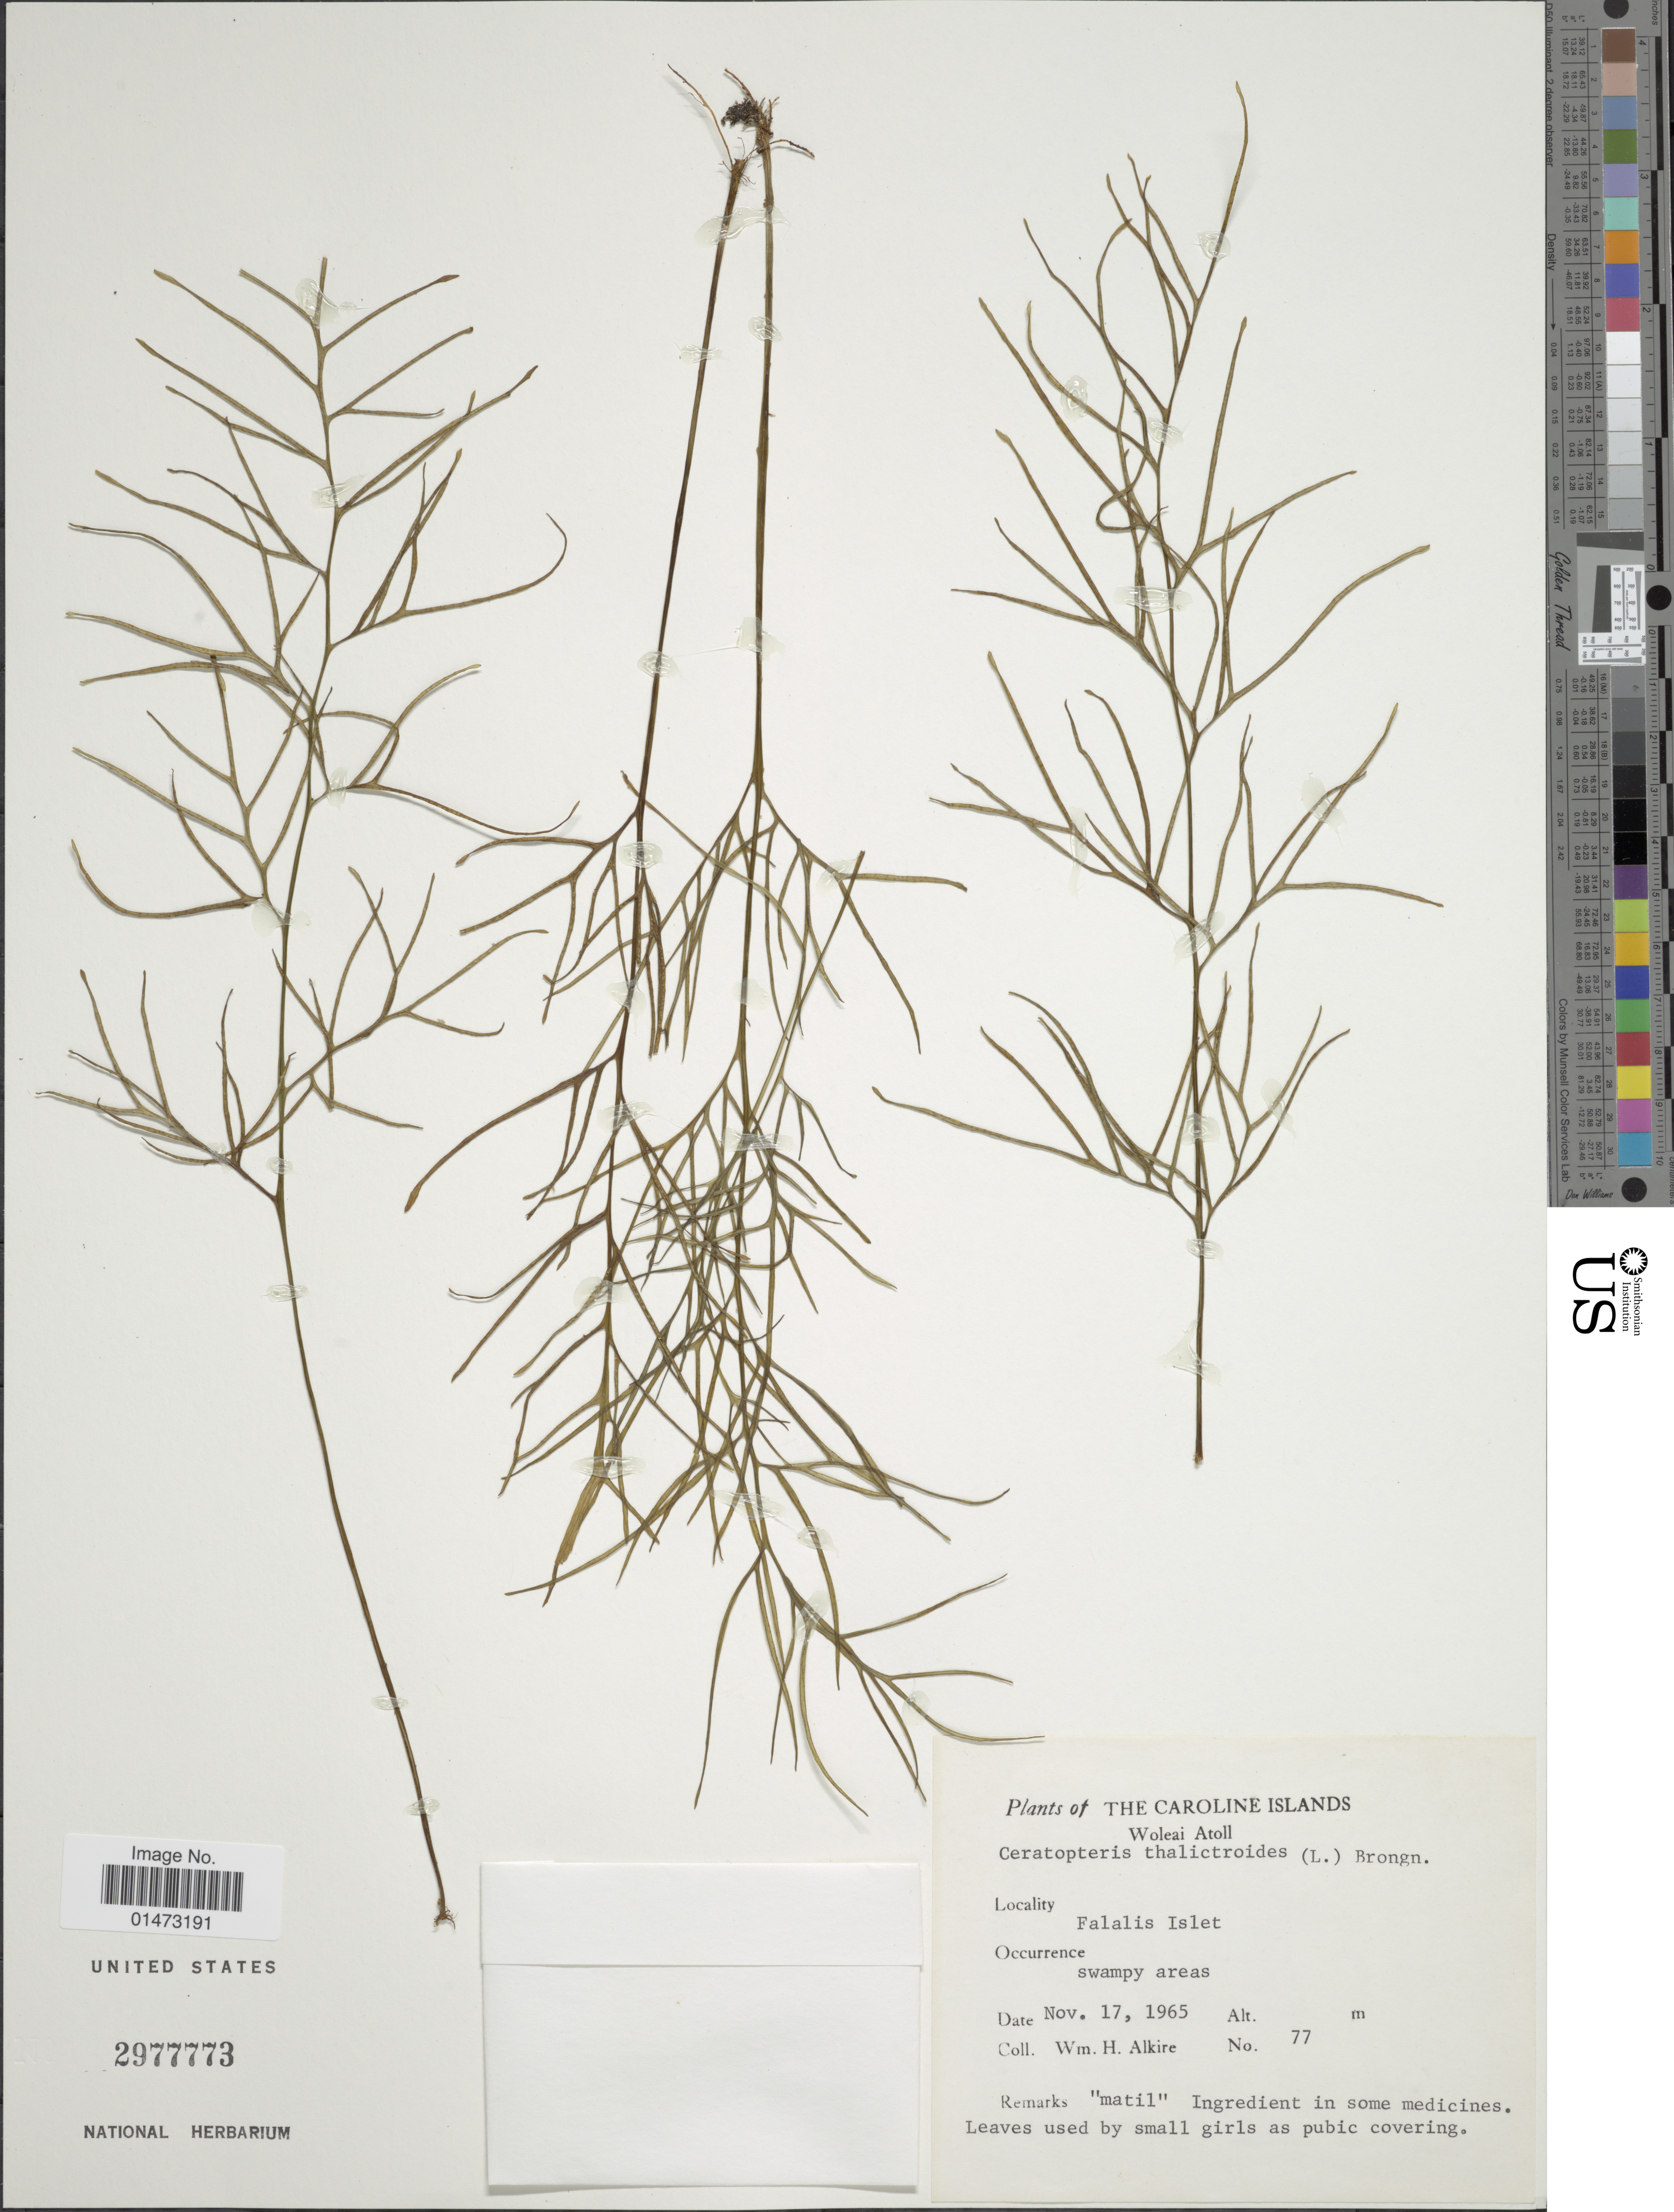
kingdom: Plantae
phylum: Tracheophyta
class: Polypodiopsida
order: Polypodiales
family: Pteridaceae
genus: Ceratopteris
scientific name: Ceratopteris thalictroides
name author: (L.) Brongn.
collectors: W. Alkire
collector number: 77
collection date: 1965-11-17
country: Micronesia, Federated States of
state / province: Yap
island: Woleai Atoll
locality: Caroline Islands. Woleai Atoll. Falalis Islet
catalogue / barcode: US 2977773